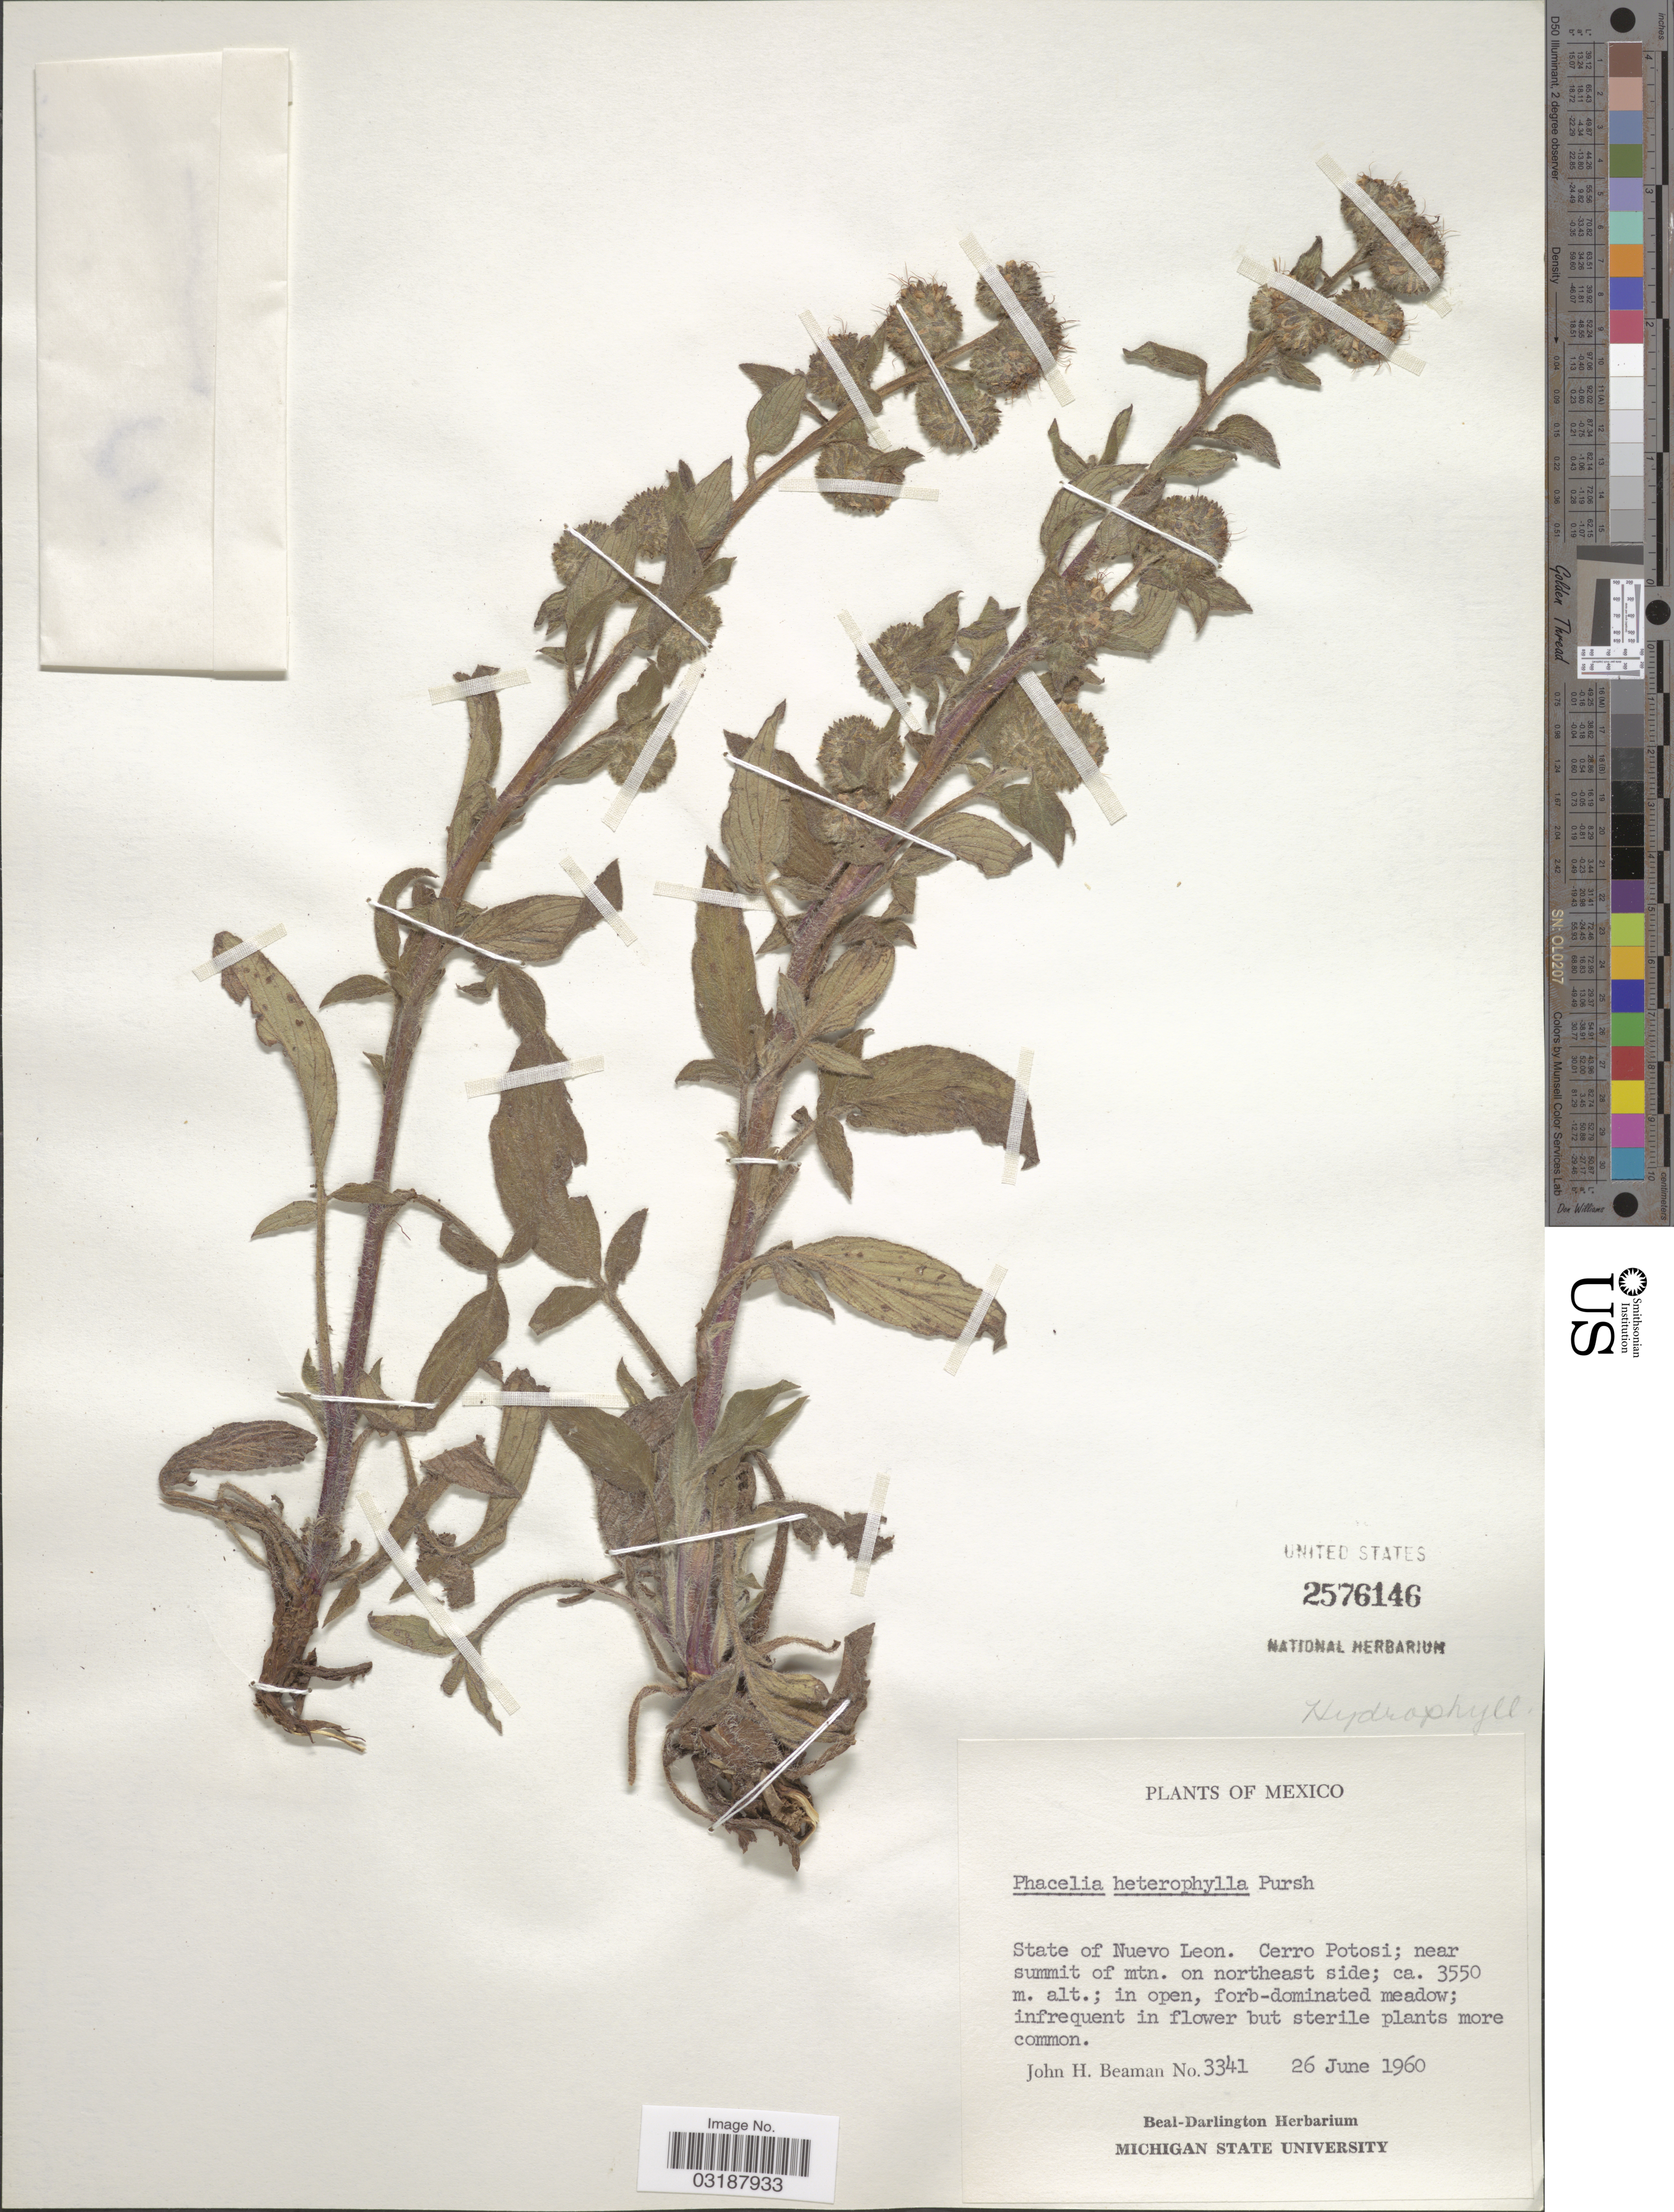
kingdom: Plantae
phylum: Tracheophyta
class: Magnoliopsida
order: Boraginales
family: Hydrophyllaceae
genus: Phacelia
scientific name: Phacelia heterophylla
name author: Pursh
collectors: J. H. Beaman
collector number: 3341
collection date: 1960-06-26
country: Mexico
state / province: Nuevo León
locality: Cerro Potosi; near summit of mtn. on northeast side.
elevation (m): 3550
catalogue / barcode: US 2576146